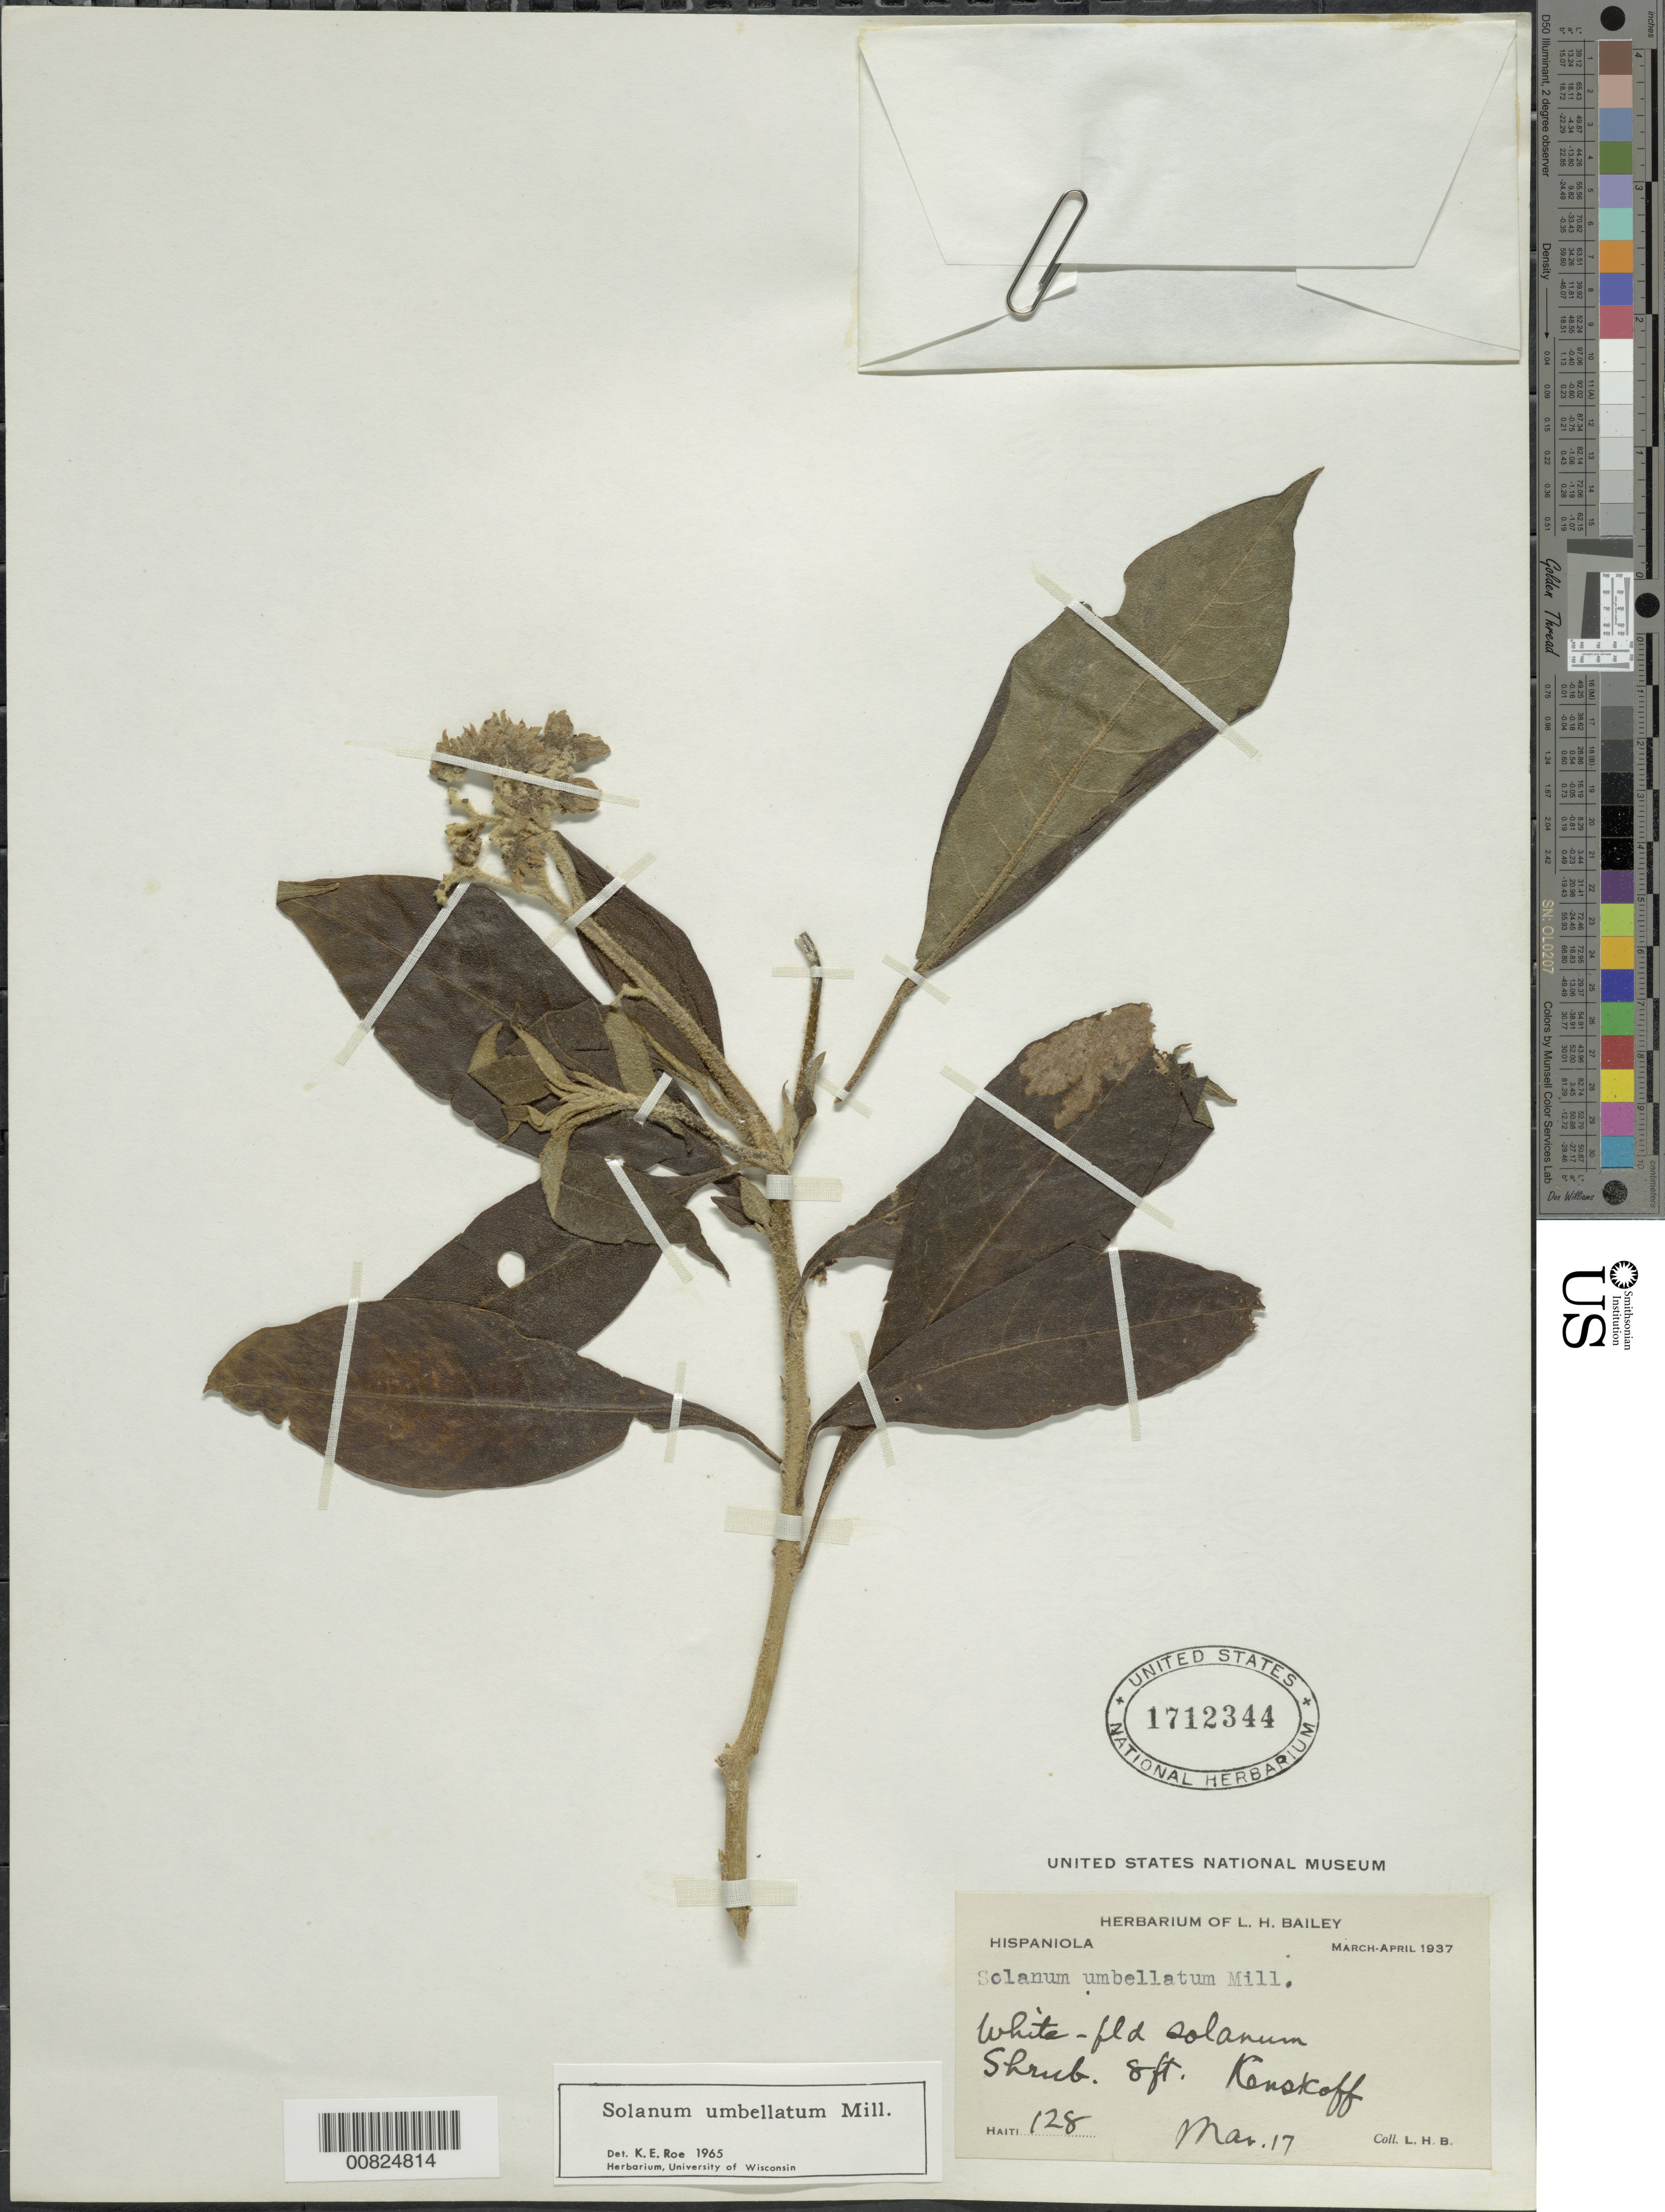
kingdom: Plantae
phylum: Tracheophyta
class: Magnoliopsida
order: Solanales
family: Solanaceae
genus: Solanum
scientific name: Solanum umbellatum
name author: Mill.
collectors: L. H. Bailey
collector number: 128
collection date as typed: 17 Mar 1937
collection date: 1937-03-17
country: Haiti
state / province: Óuest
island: Hispaniola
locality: Kenskoff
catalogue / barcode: US 1712344